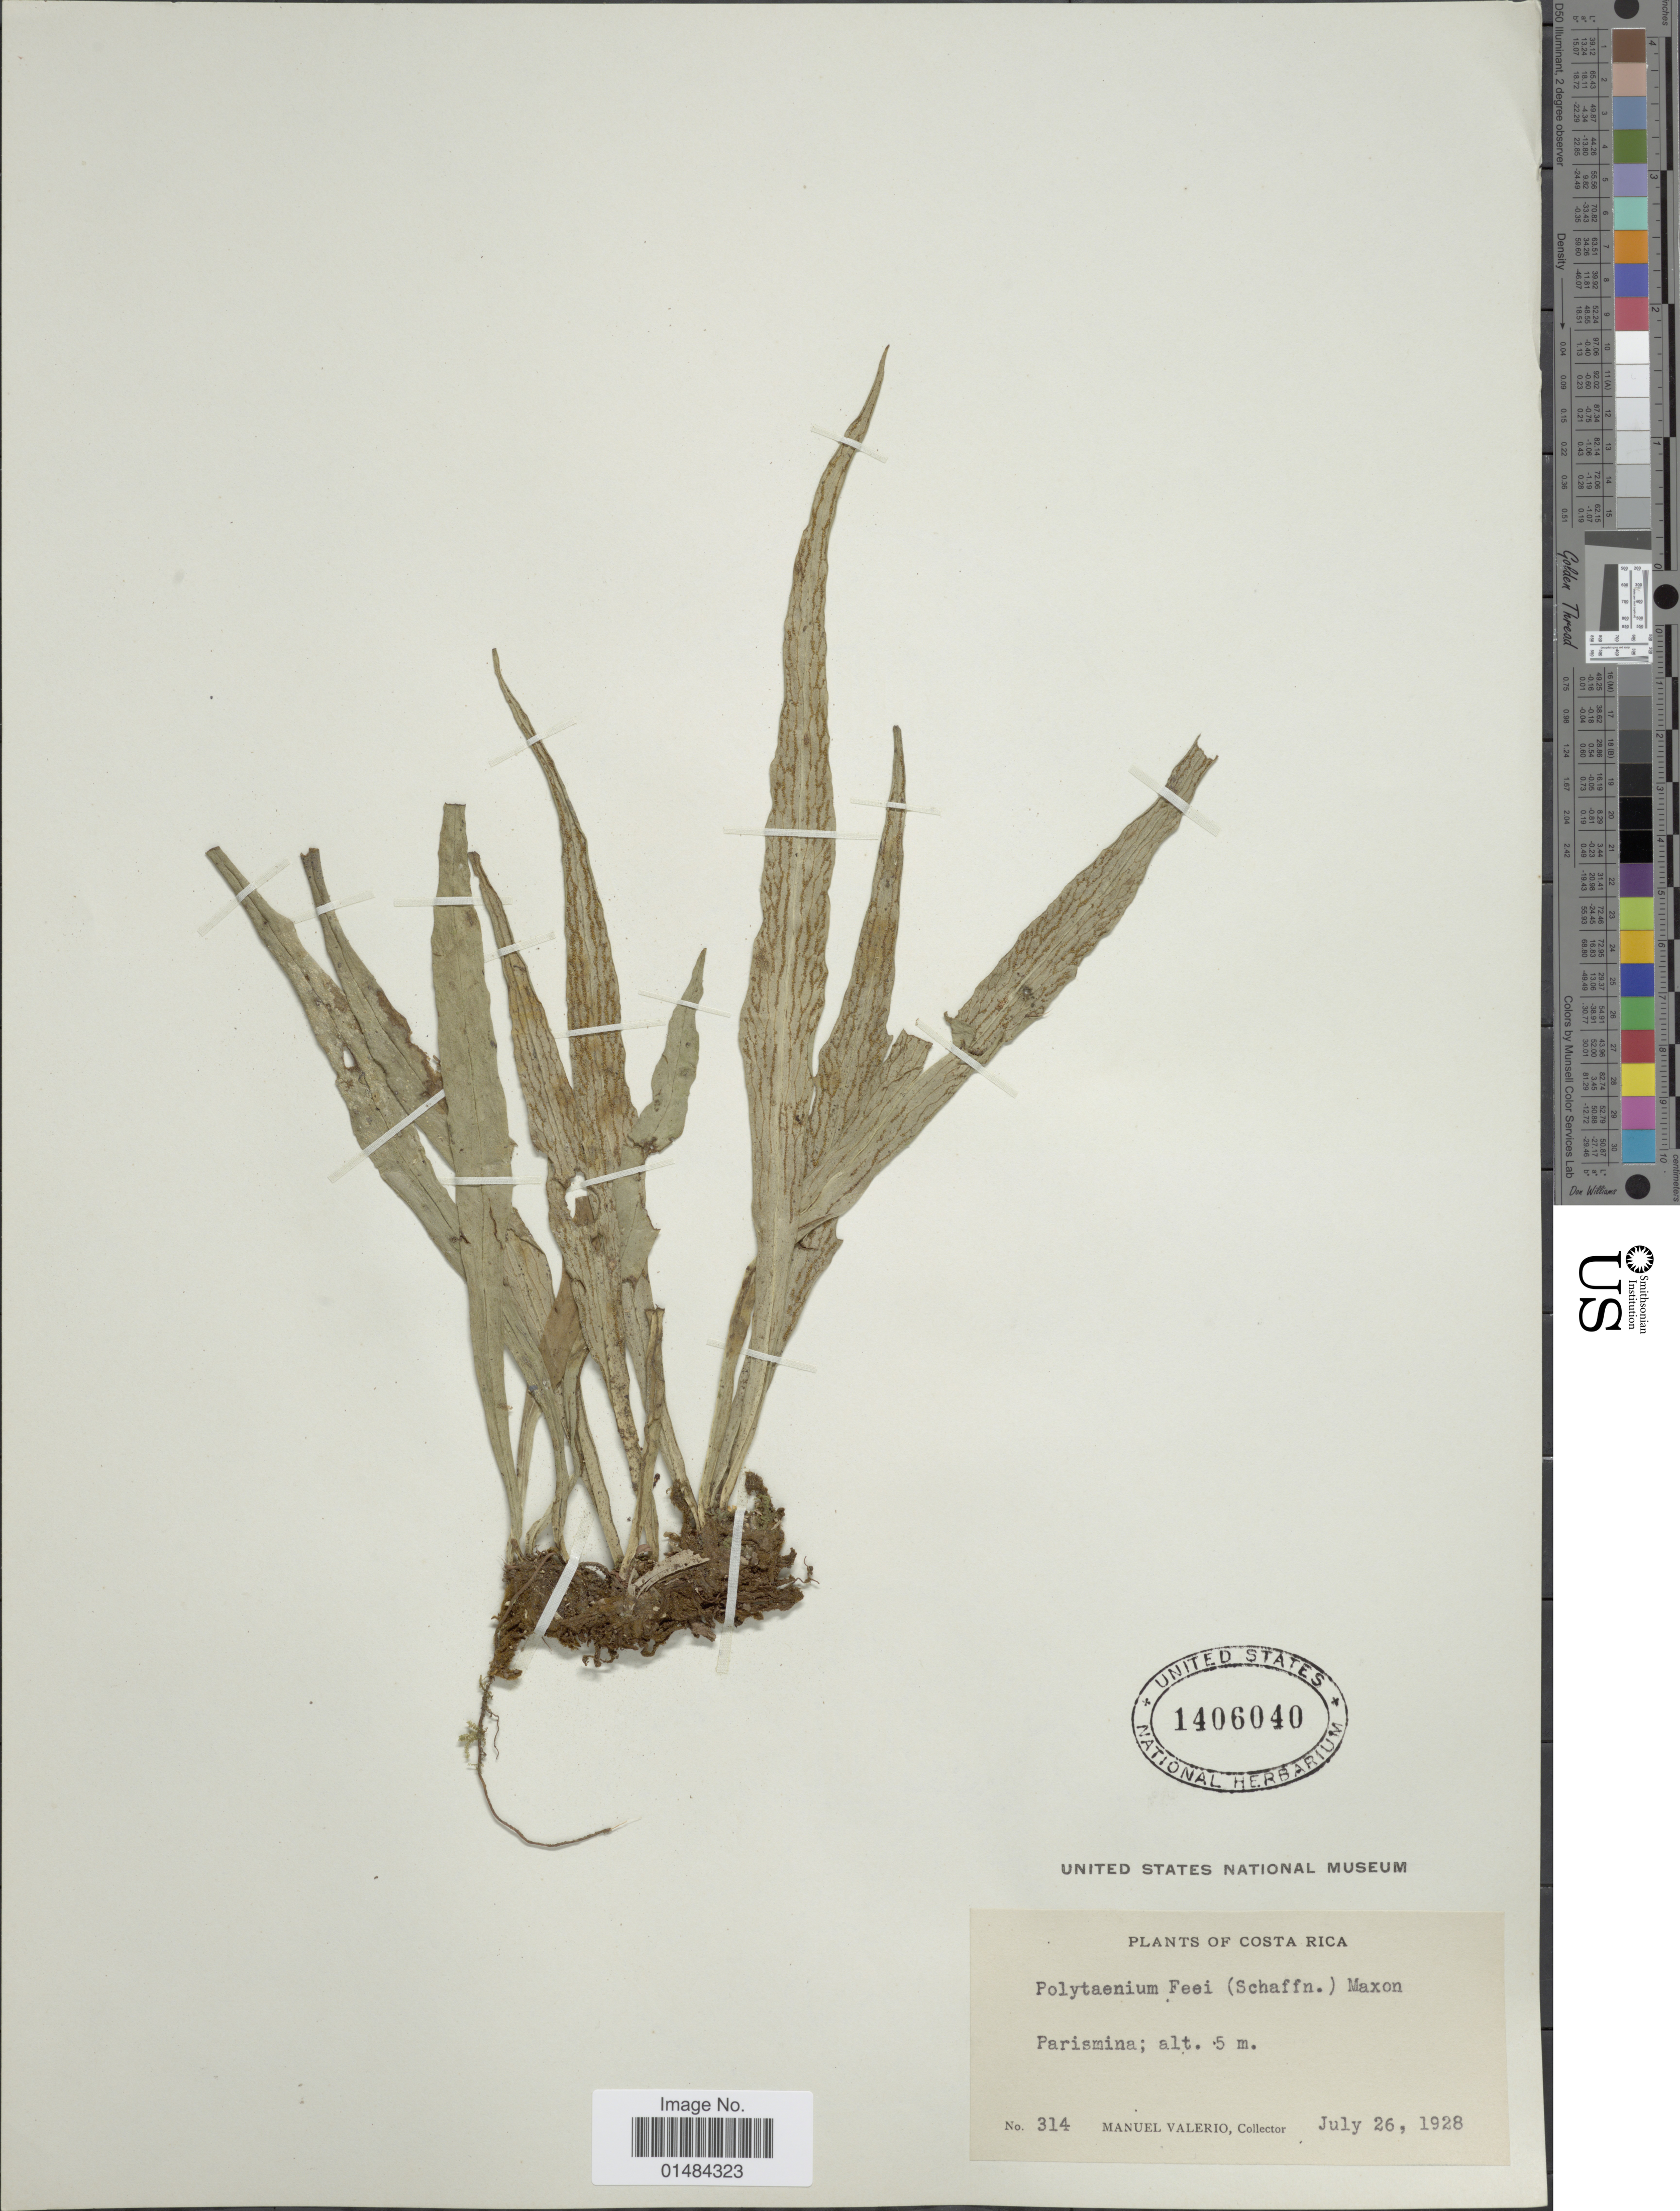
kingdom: Plantae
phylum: Tracheophyta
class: Polypodiopsida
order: Polypodiales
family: Pteridaceae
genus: Polytaenium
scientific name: Polytaenium lanceolatum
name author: (L.) Desv.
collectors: M. Valerio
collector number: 314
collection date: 1928-07-26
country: Costa Rica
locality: Costa Rica, Parismina.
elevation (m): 5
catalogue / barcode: US 1406040